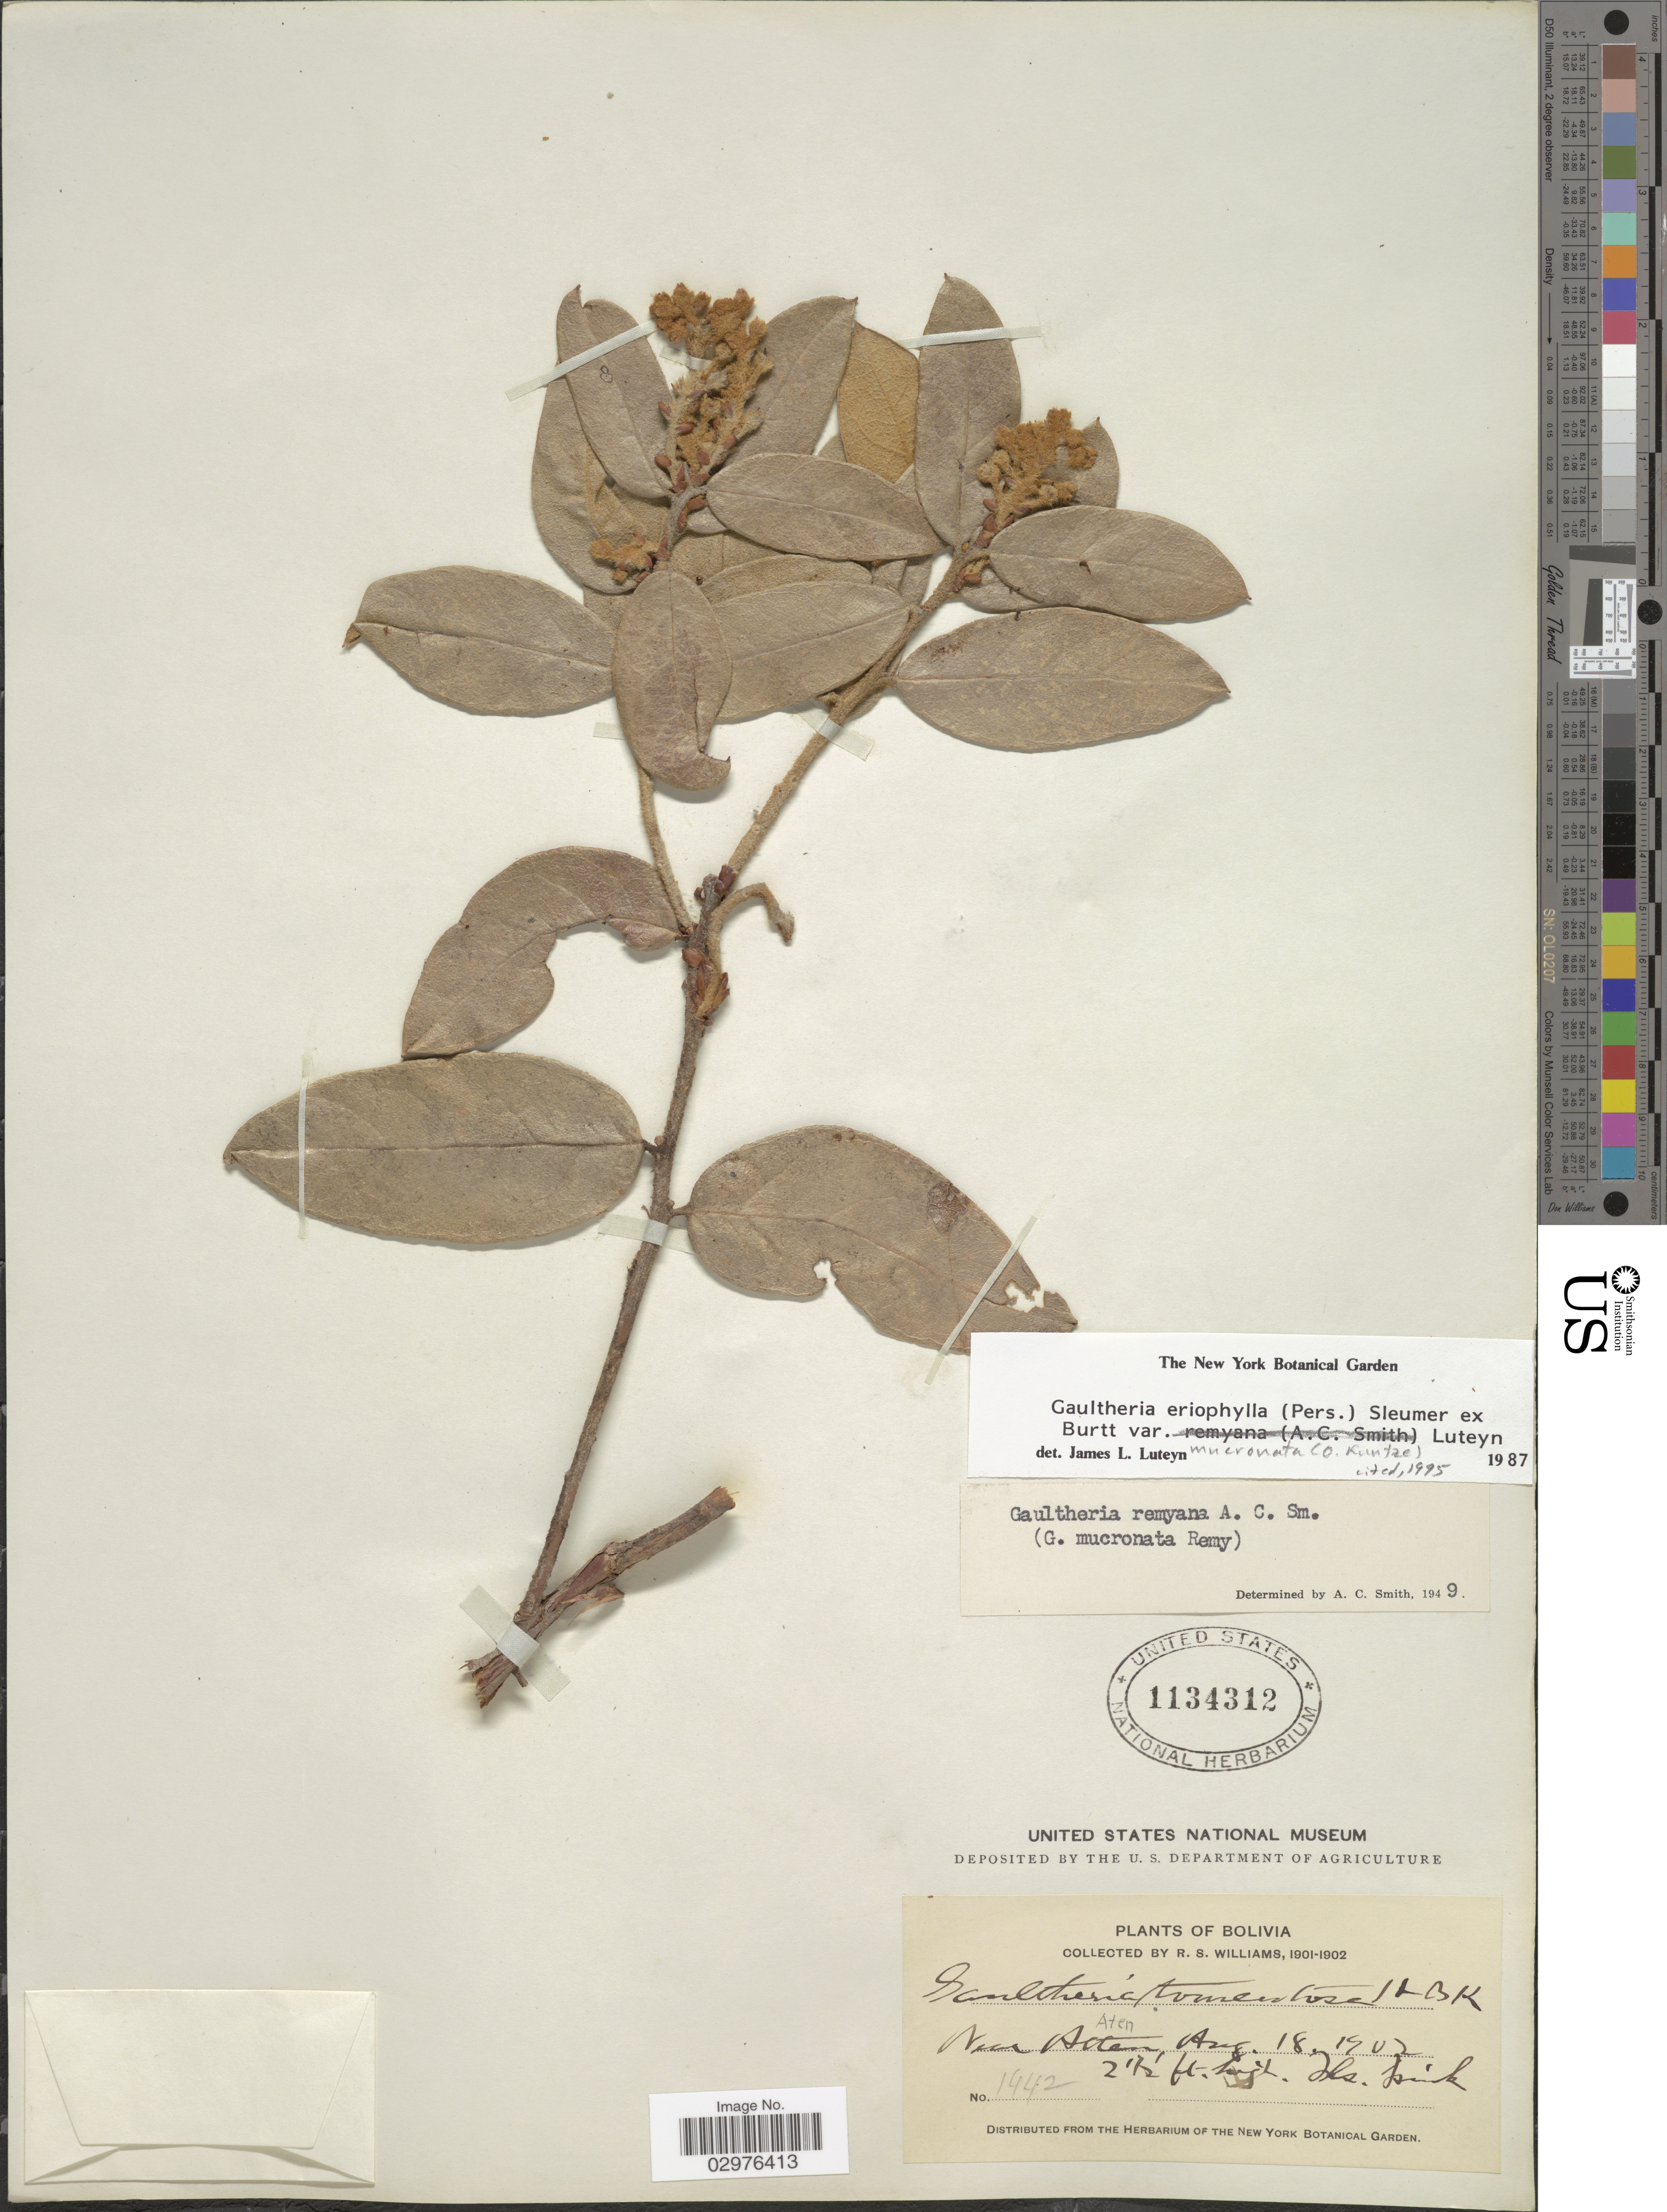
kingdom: Plantae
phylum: Tracheophyta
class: Magnoliopsida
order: Ericales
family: Ericaceae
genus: Gaultheria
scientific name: Gaultheria eriophylla var. mucronata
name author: Luteyn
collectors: R. S. Williams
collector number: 1442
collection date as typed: Aug. 18, 1902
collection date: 1902-08-18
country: Bolivia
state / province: La Paz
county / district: Franz Tamayo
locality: Near Atén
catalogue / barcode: US 1134312